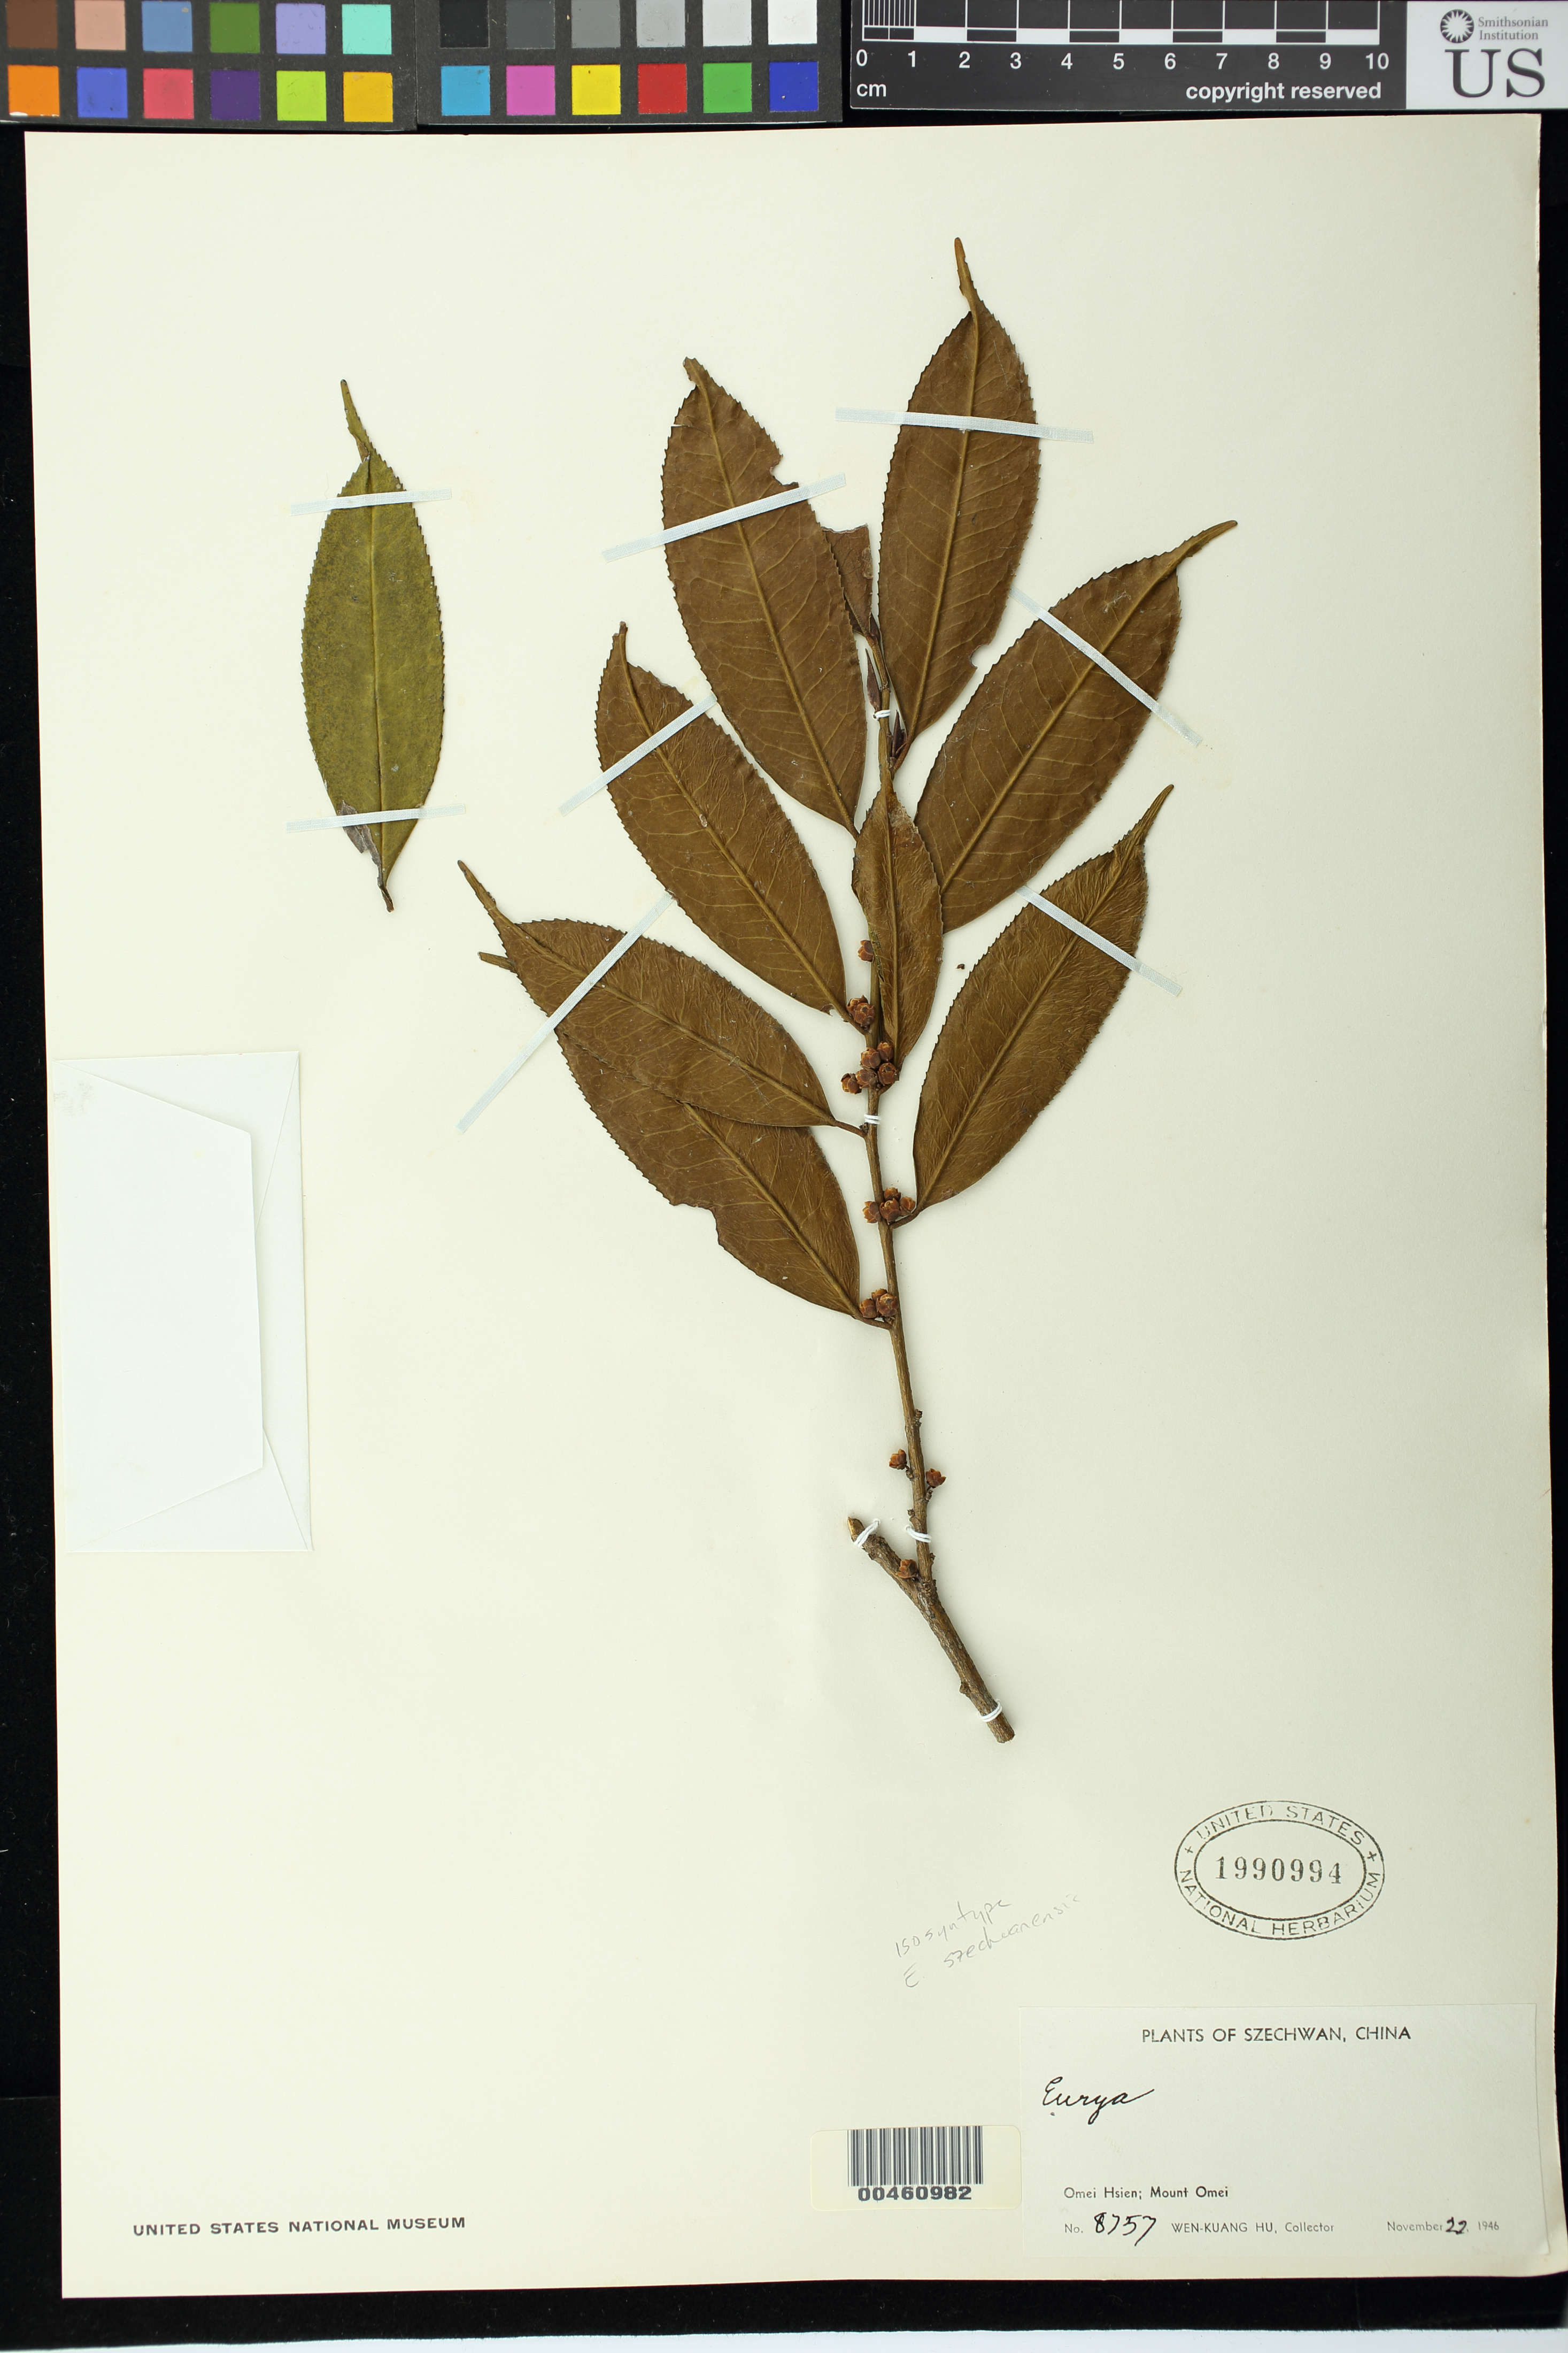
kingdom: Plantae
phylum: Tracheophyta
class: Magnoliopsida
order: Ericales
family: Pentaphylacaceae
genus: Eurya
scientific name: Eurya szechuanensis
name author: Hung T. Chang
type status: Isosyntype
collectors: W. K. Hu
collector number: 8757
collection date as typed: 22 Nov 1946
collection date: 1946-11-22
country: China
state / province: Sichuan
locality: Szechwan, Omei Hsien; Mount Omei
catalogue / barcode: US 1990994